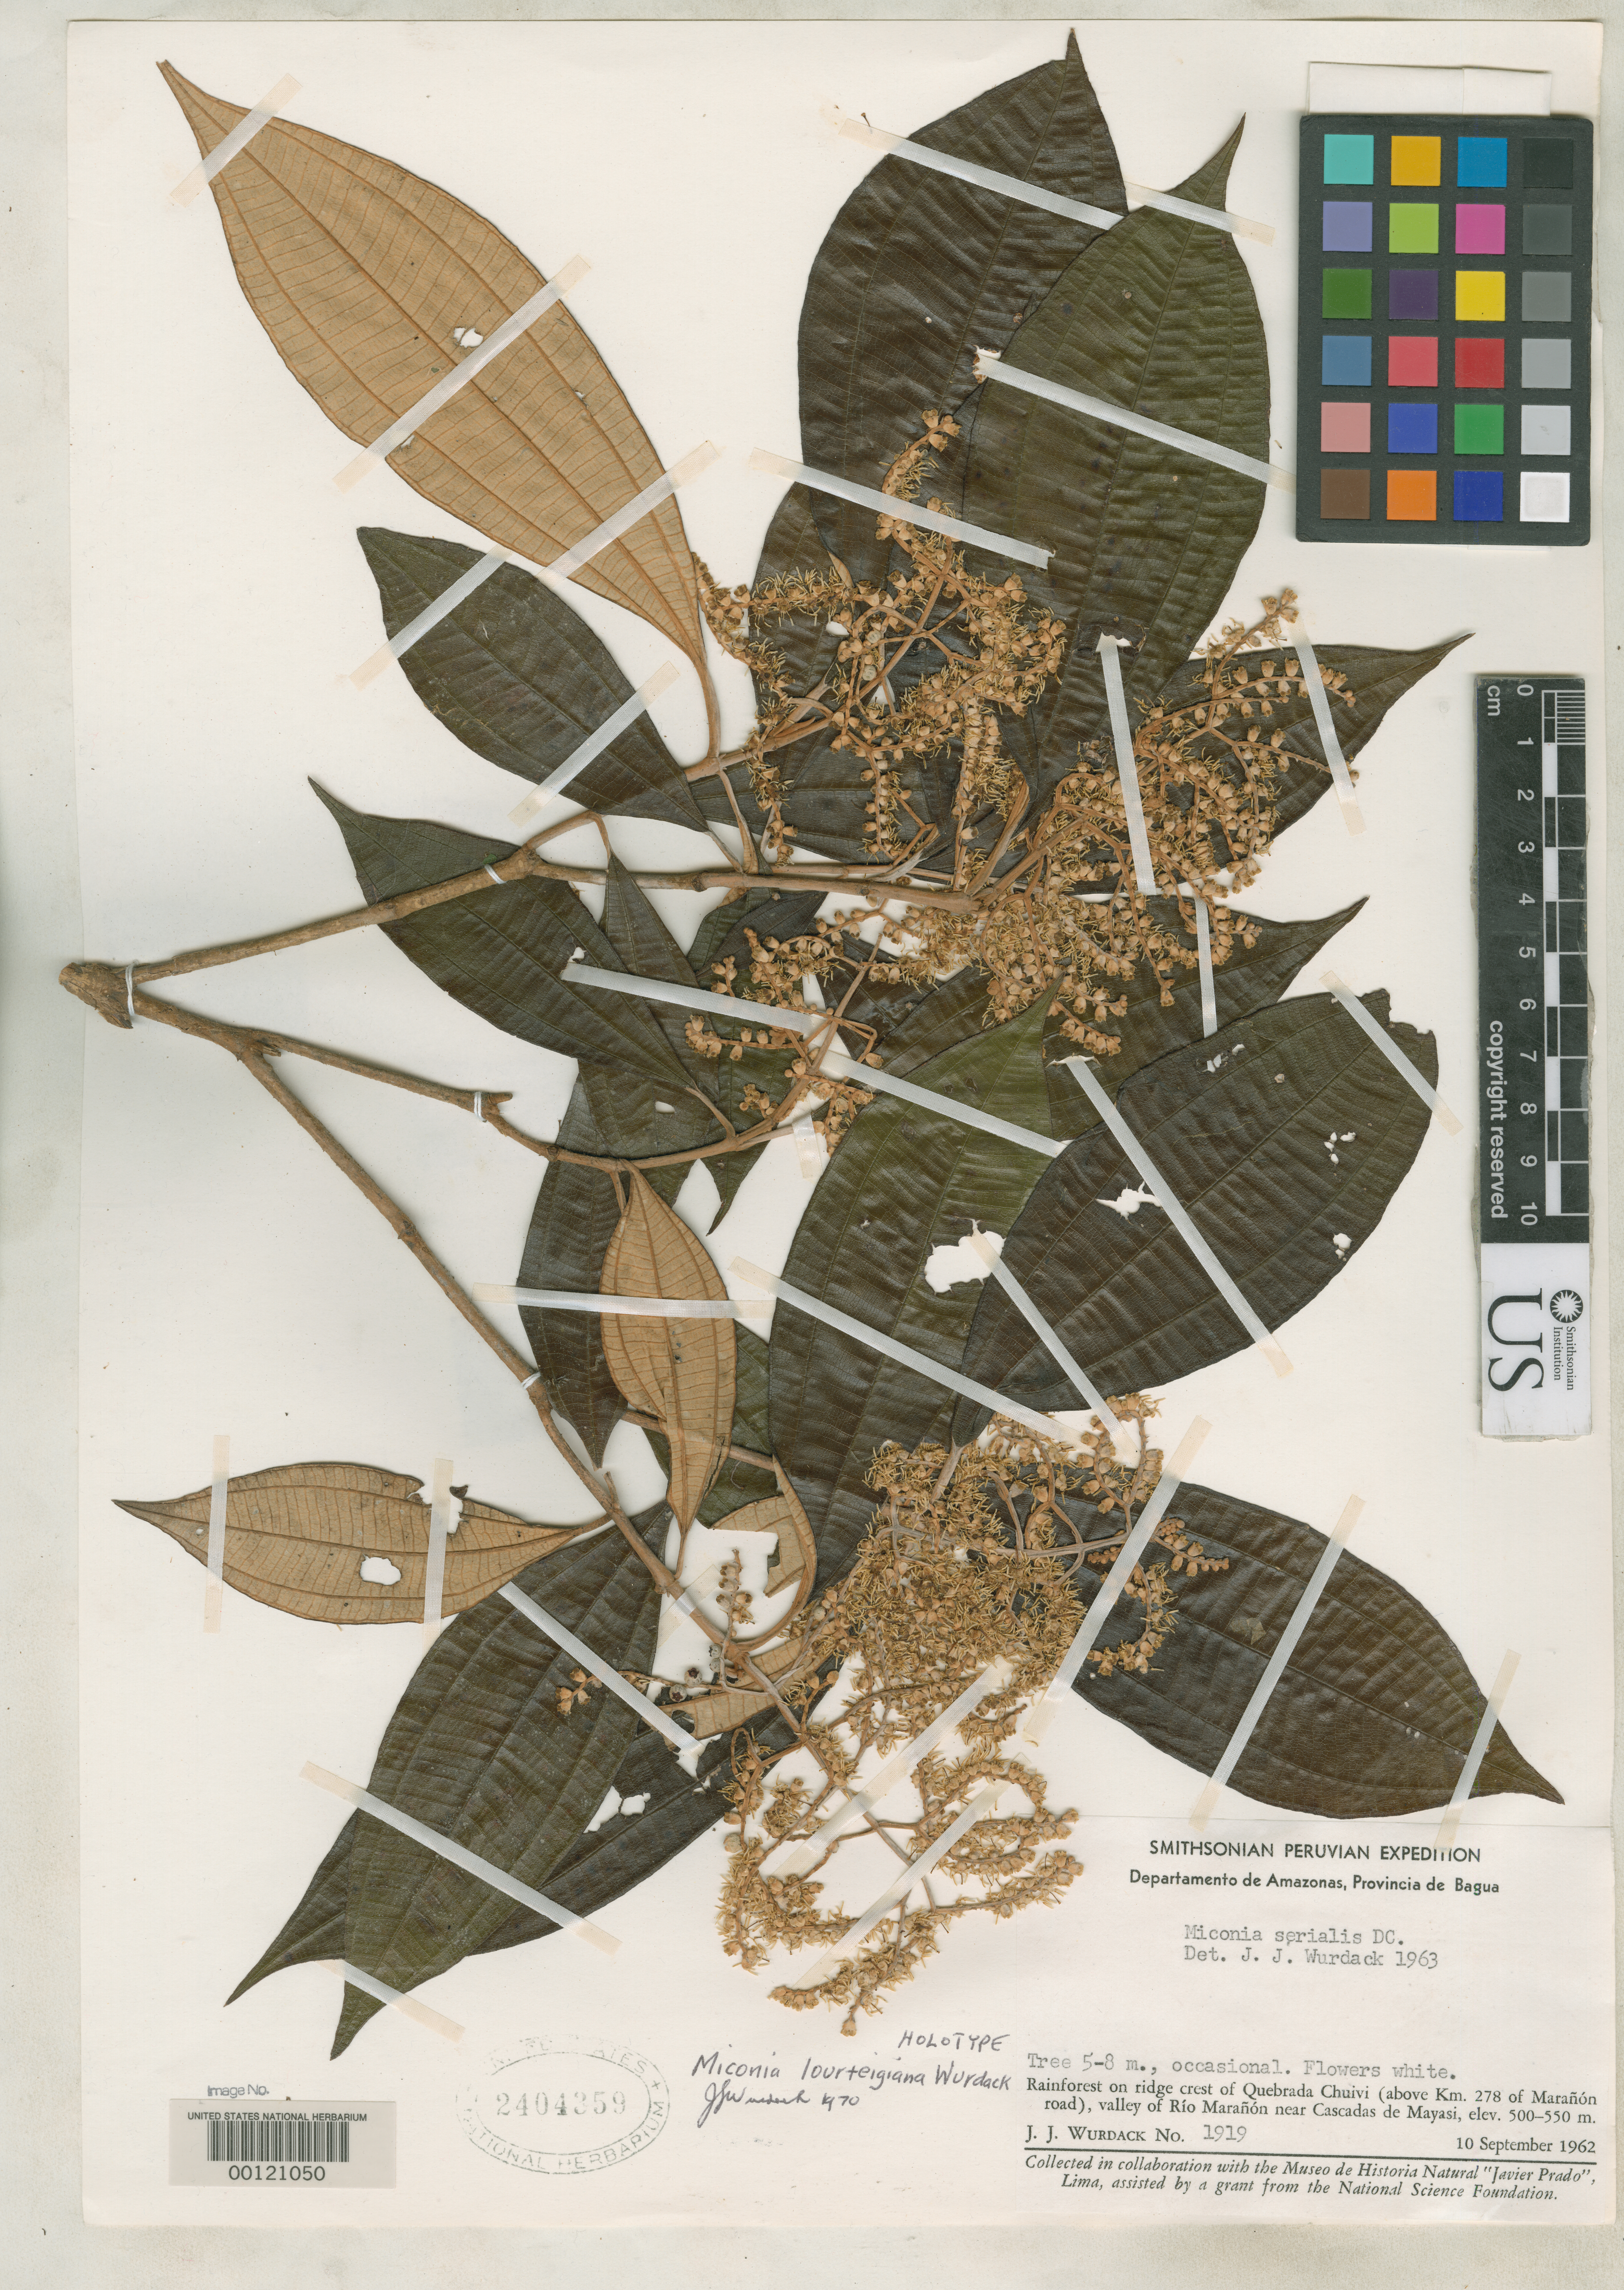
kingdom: Plantae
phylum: Tracheophyta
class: Magnoliopsida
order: Myrtales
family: Melastomataceae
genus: Miconia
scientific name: Miconia lourteigiana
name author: Wurdack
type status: Holotype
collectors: J. J. Wurdack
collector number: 1919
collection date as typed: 10 Sep 1962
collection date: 1962-09-10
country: Peru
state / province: Amazonas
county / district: Bagua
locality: Quebrada Chuivi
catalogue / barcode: US 2404359